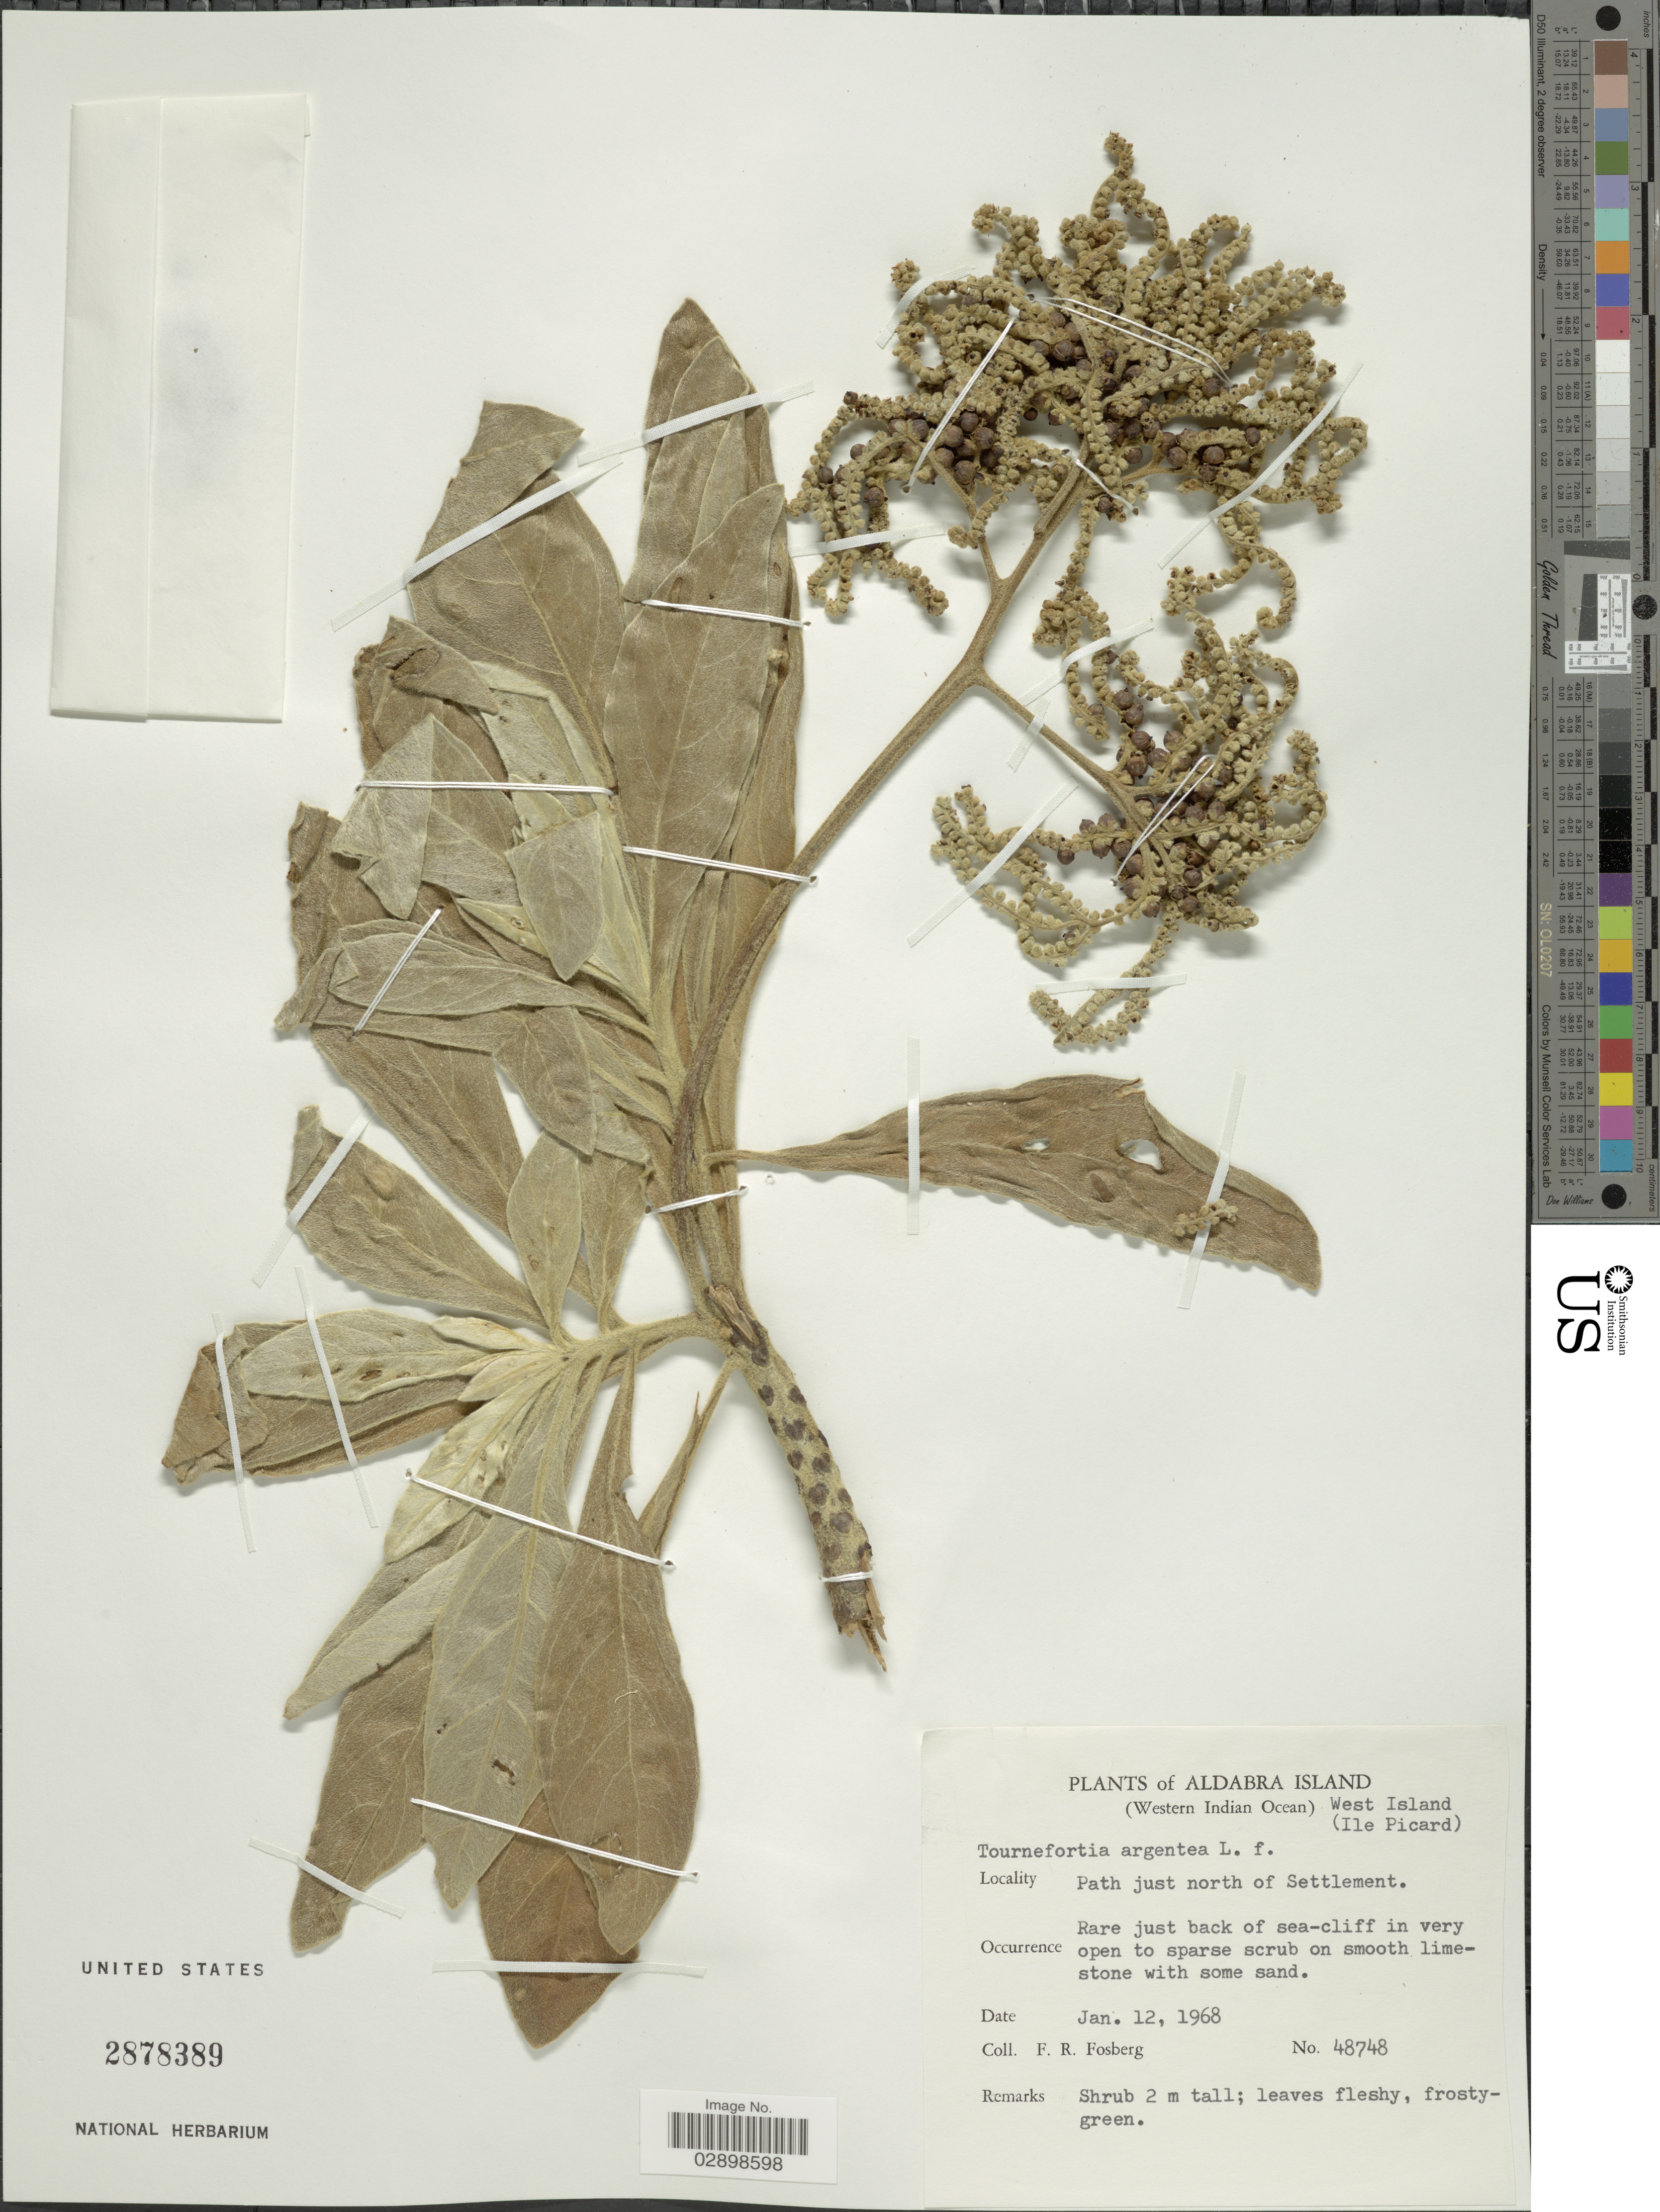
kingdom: Plantae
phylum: Tracheophyta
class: Magnoliopsida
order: Boraginales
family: Heliotropiaceae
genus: Tournefortia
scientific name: Tournefortia argentea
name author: L. f.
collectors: F. R. Fosberg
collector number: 48748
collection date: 1968-01-12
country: Seychelles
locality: Aldabra Island. (Western Indian Ocean). Path just north of Settlement.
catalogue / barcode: US 2878389